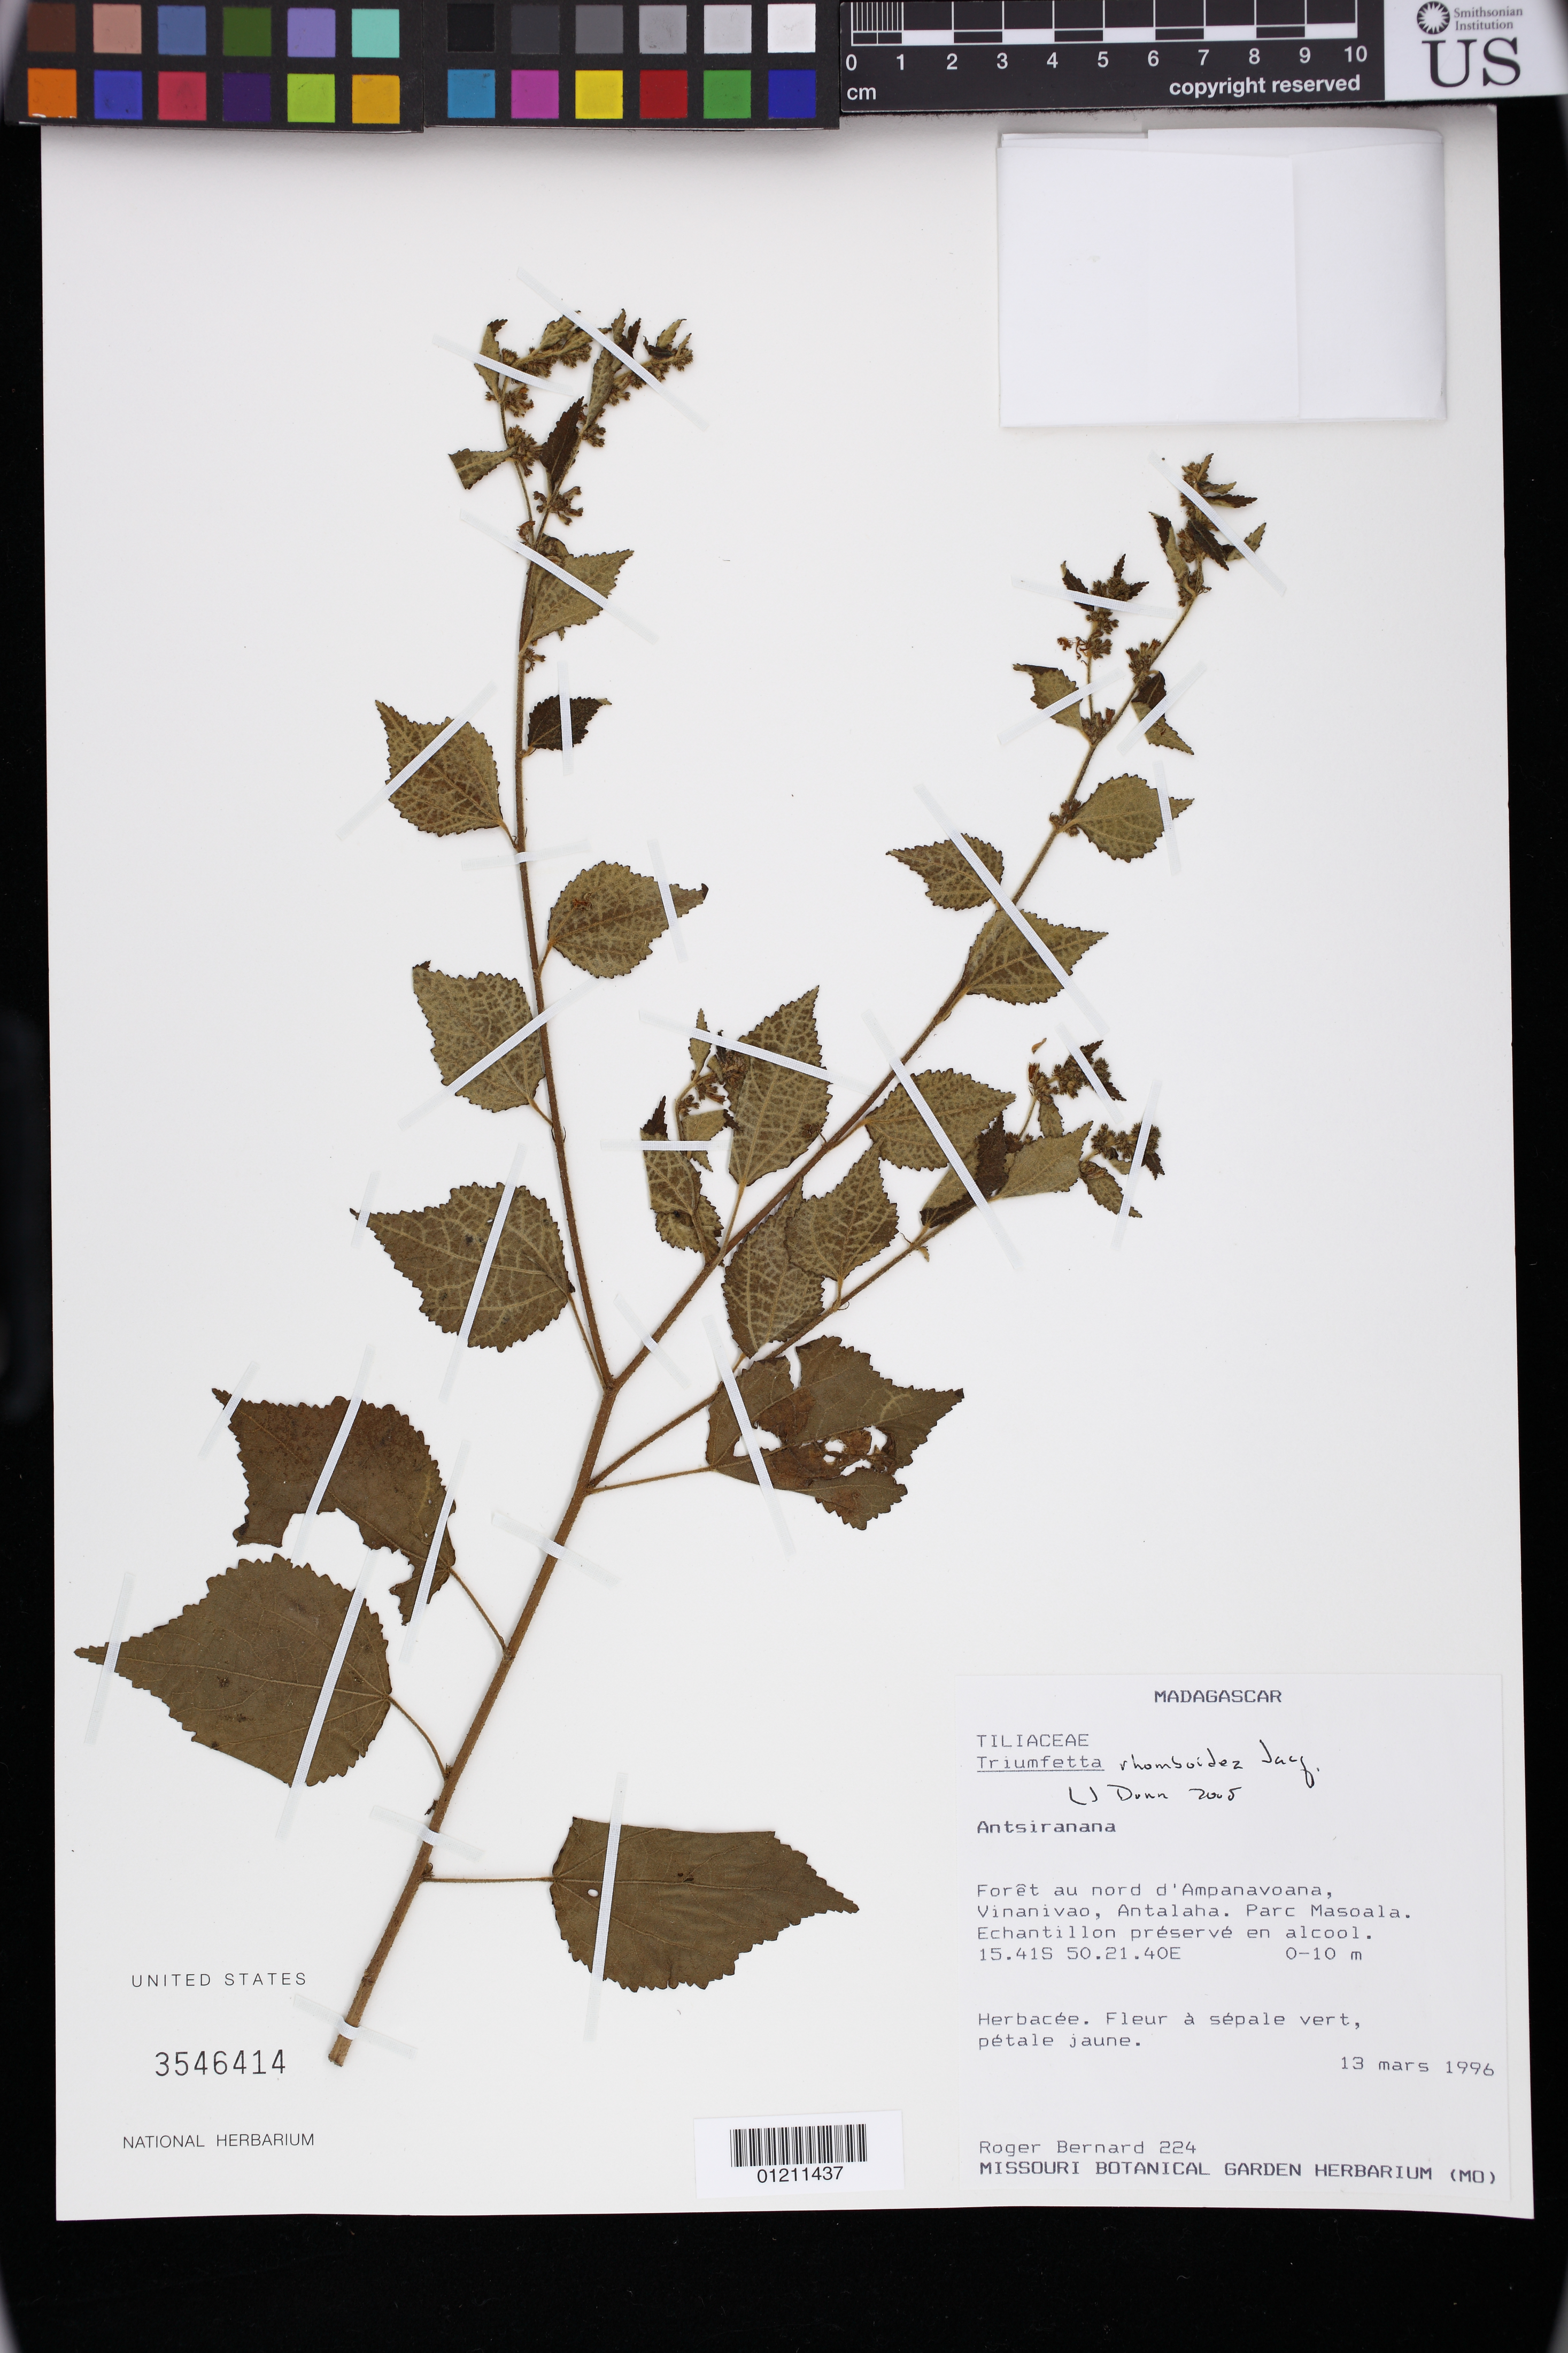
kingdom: Plantae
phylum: Tracheophyta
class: Magnoliopsida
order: Malvales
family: Malvaceae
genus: Triumfetta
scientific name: Triumfetta rhomboidea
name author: Jacq.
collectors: R. Bernard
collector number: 224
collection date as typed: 13 Mar 1996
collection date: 1996-03-13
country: Madagascar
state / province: Sava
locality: Antsiranana: Forêt au nord d'Ampanavoana, Vinanivao, Antalaha. Parc Masoala.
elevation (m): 0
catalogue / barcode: US 3546414